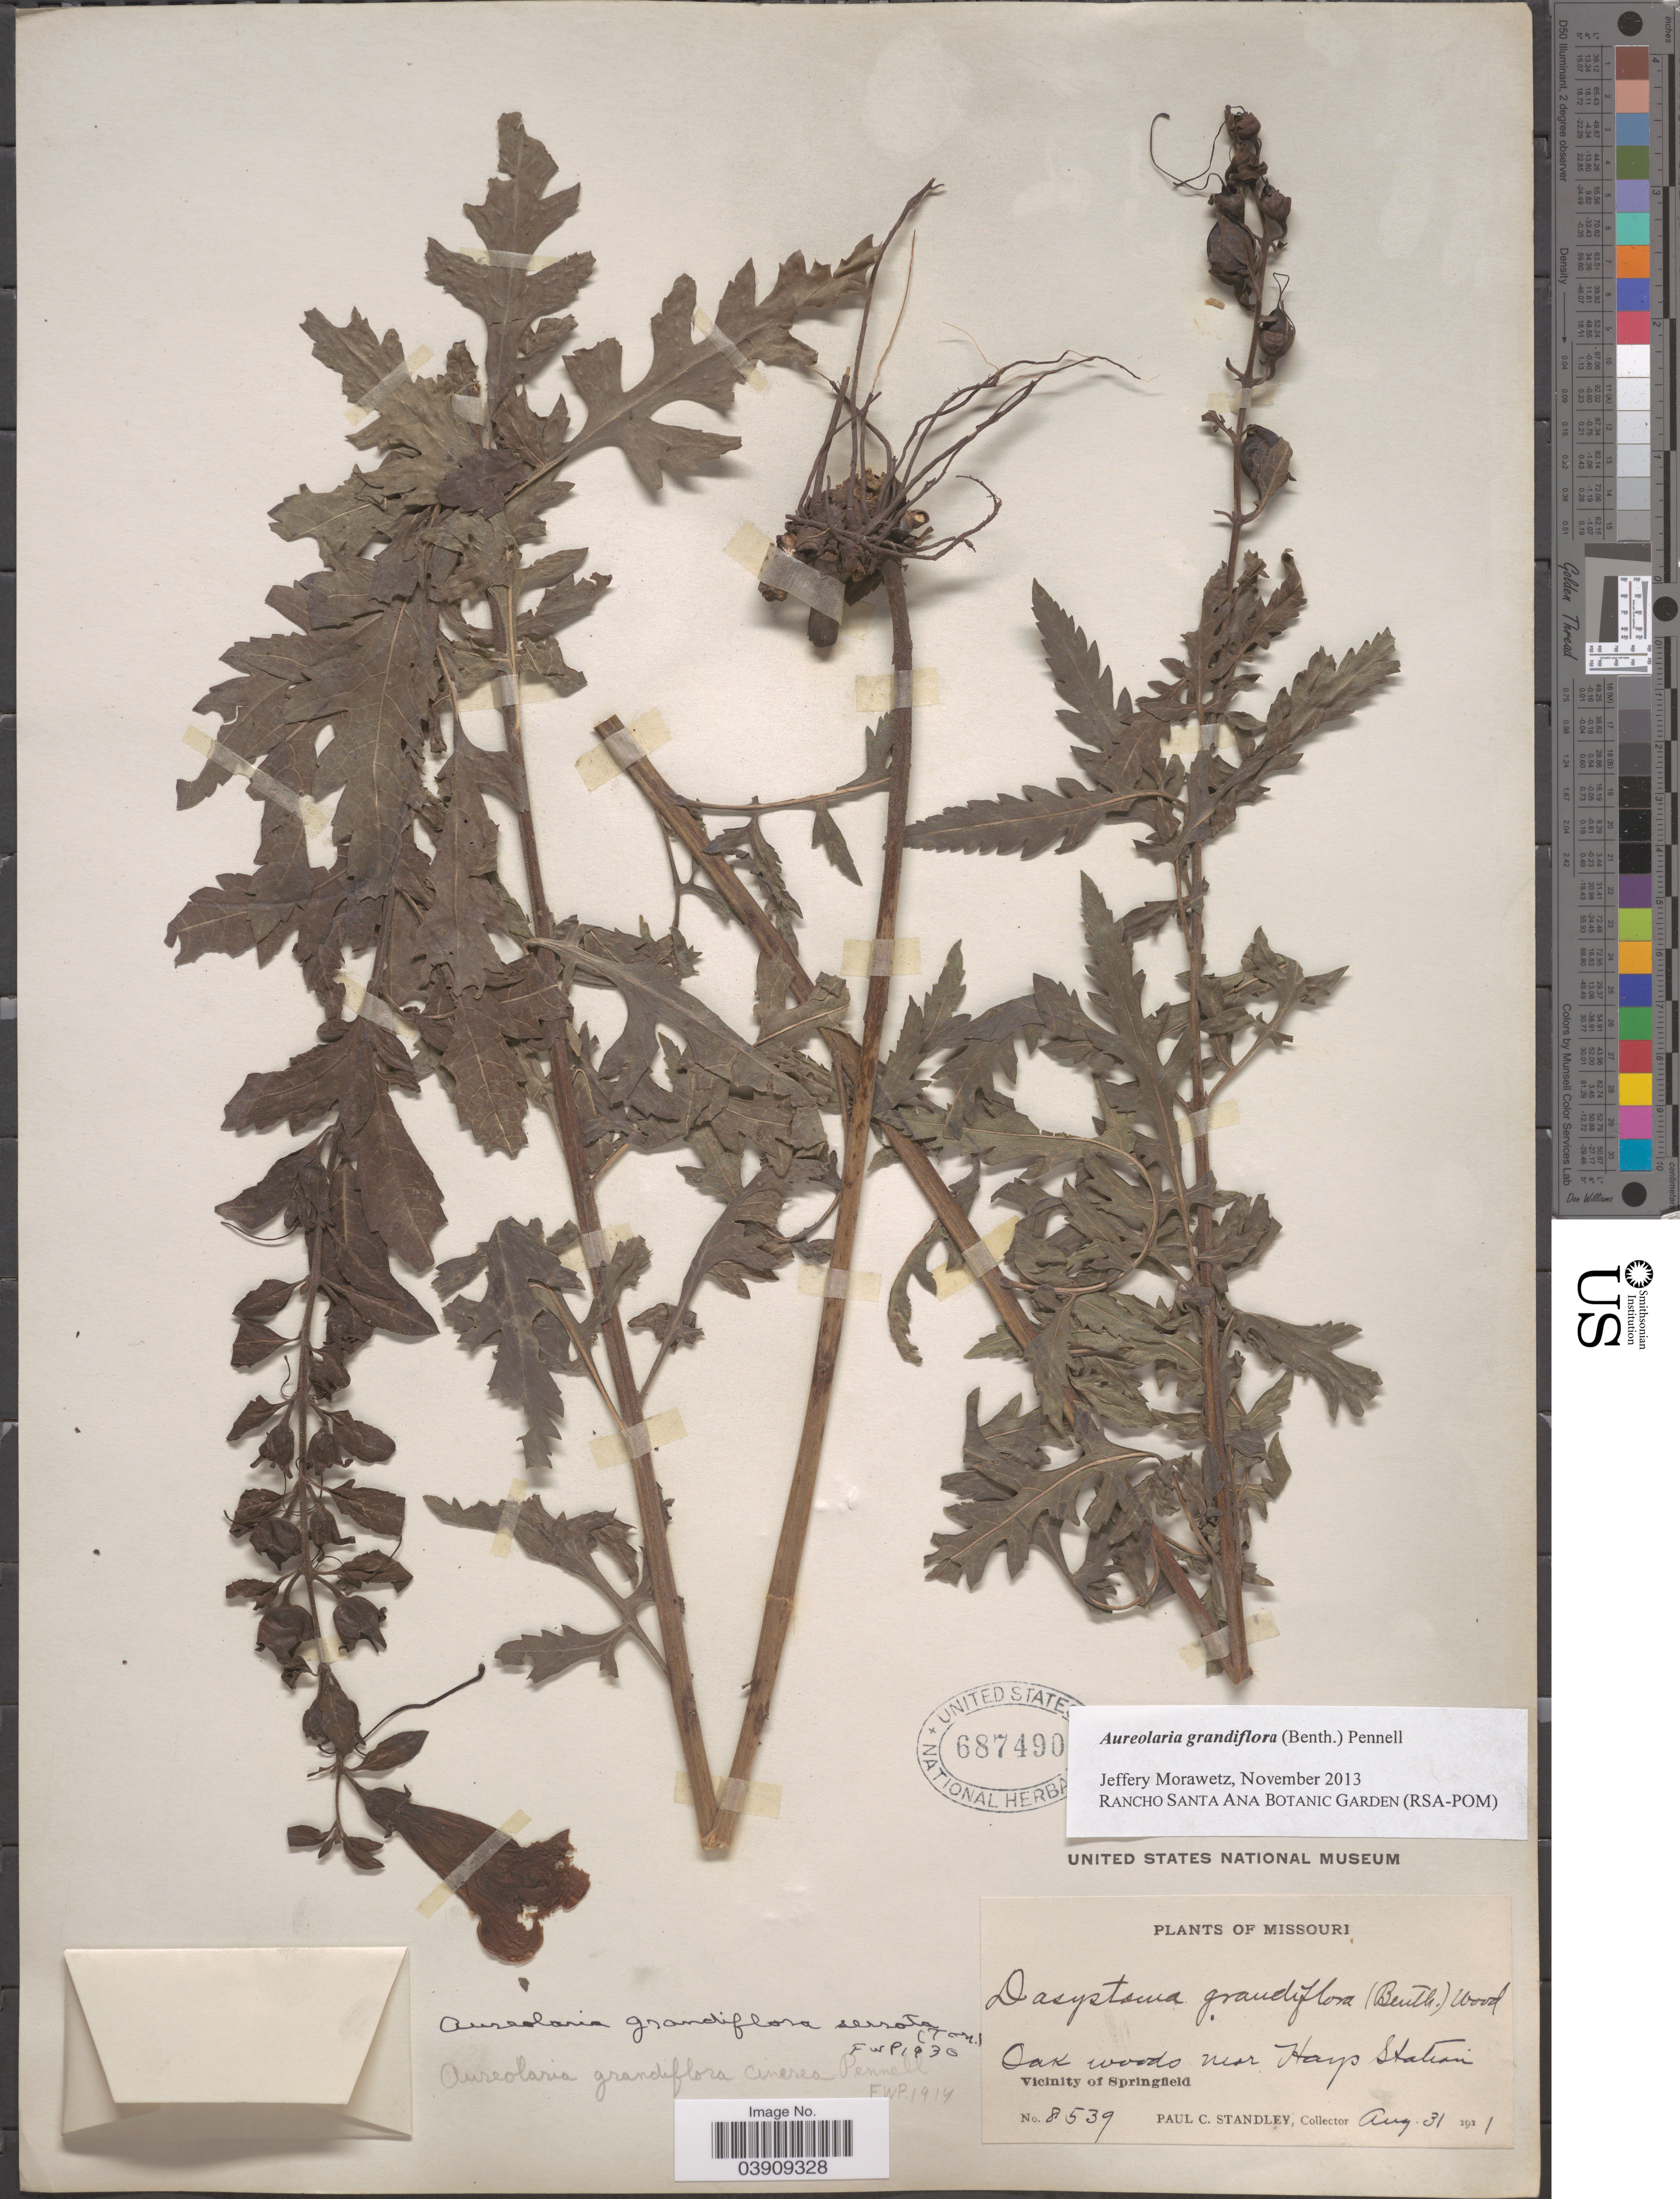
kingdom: Plantae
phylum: Tracheophyta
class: Magnoliopsida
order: Lamiales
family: Orobanchaceae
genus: Aureolaria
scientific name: Aureolaria grandiflora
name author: (Benth.) Pennell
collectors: P. C. Standley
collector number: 8539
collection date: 1911-08-31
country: United States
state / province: Missouri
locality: Oak woods near Hays Station. Vicinity of Springfield.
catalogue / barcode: US 687490